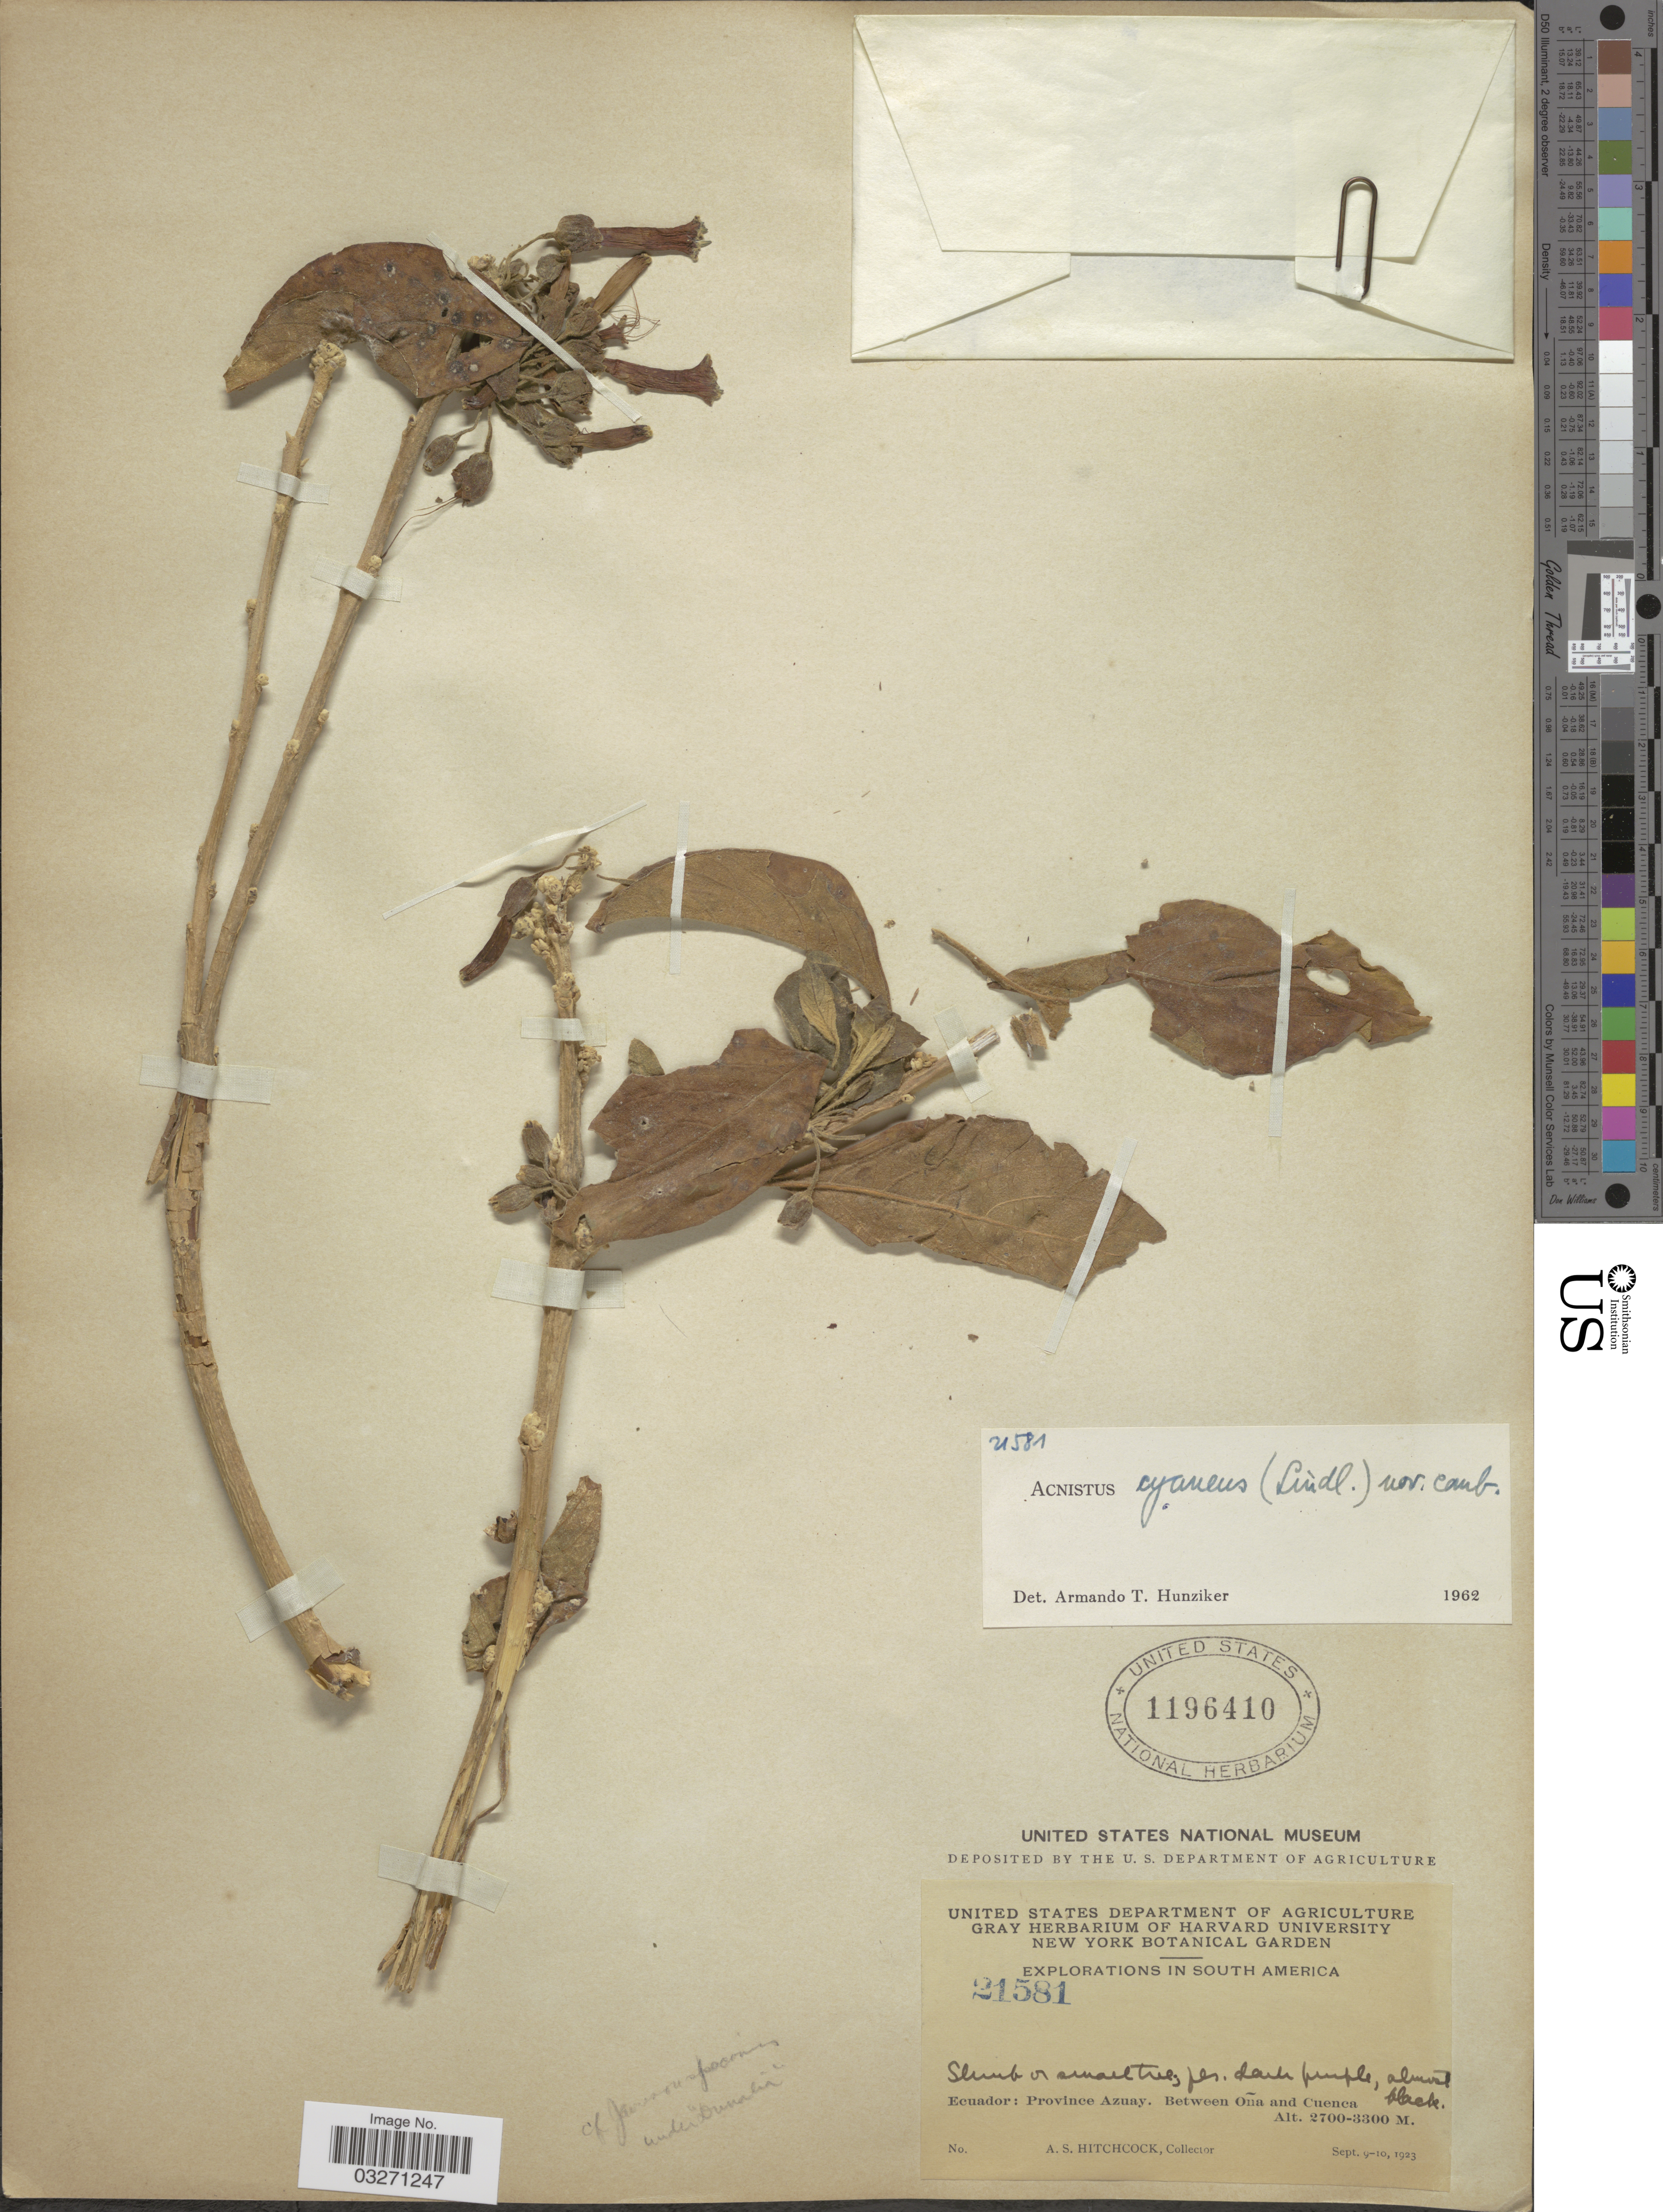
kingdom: Plantae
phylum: Tracheophyta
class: Magnoliopsida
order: Solanales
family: Solanaceae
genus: Iochroma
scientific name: Iochroma cyaneum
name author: (Lindl.) Lawr. & J.M. Tucker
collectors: A. S. Hitchcock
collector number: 21581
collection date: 1923-09-09/1923-09-10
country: Ecuador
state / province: Azuay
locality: Between Oña and Cuenca.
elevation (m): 2700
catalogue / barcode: US 1196410